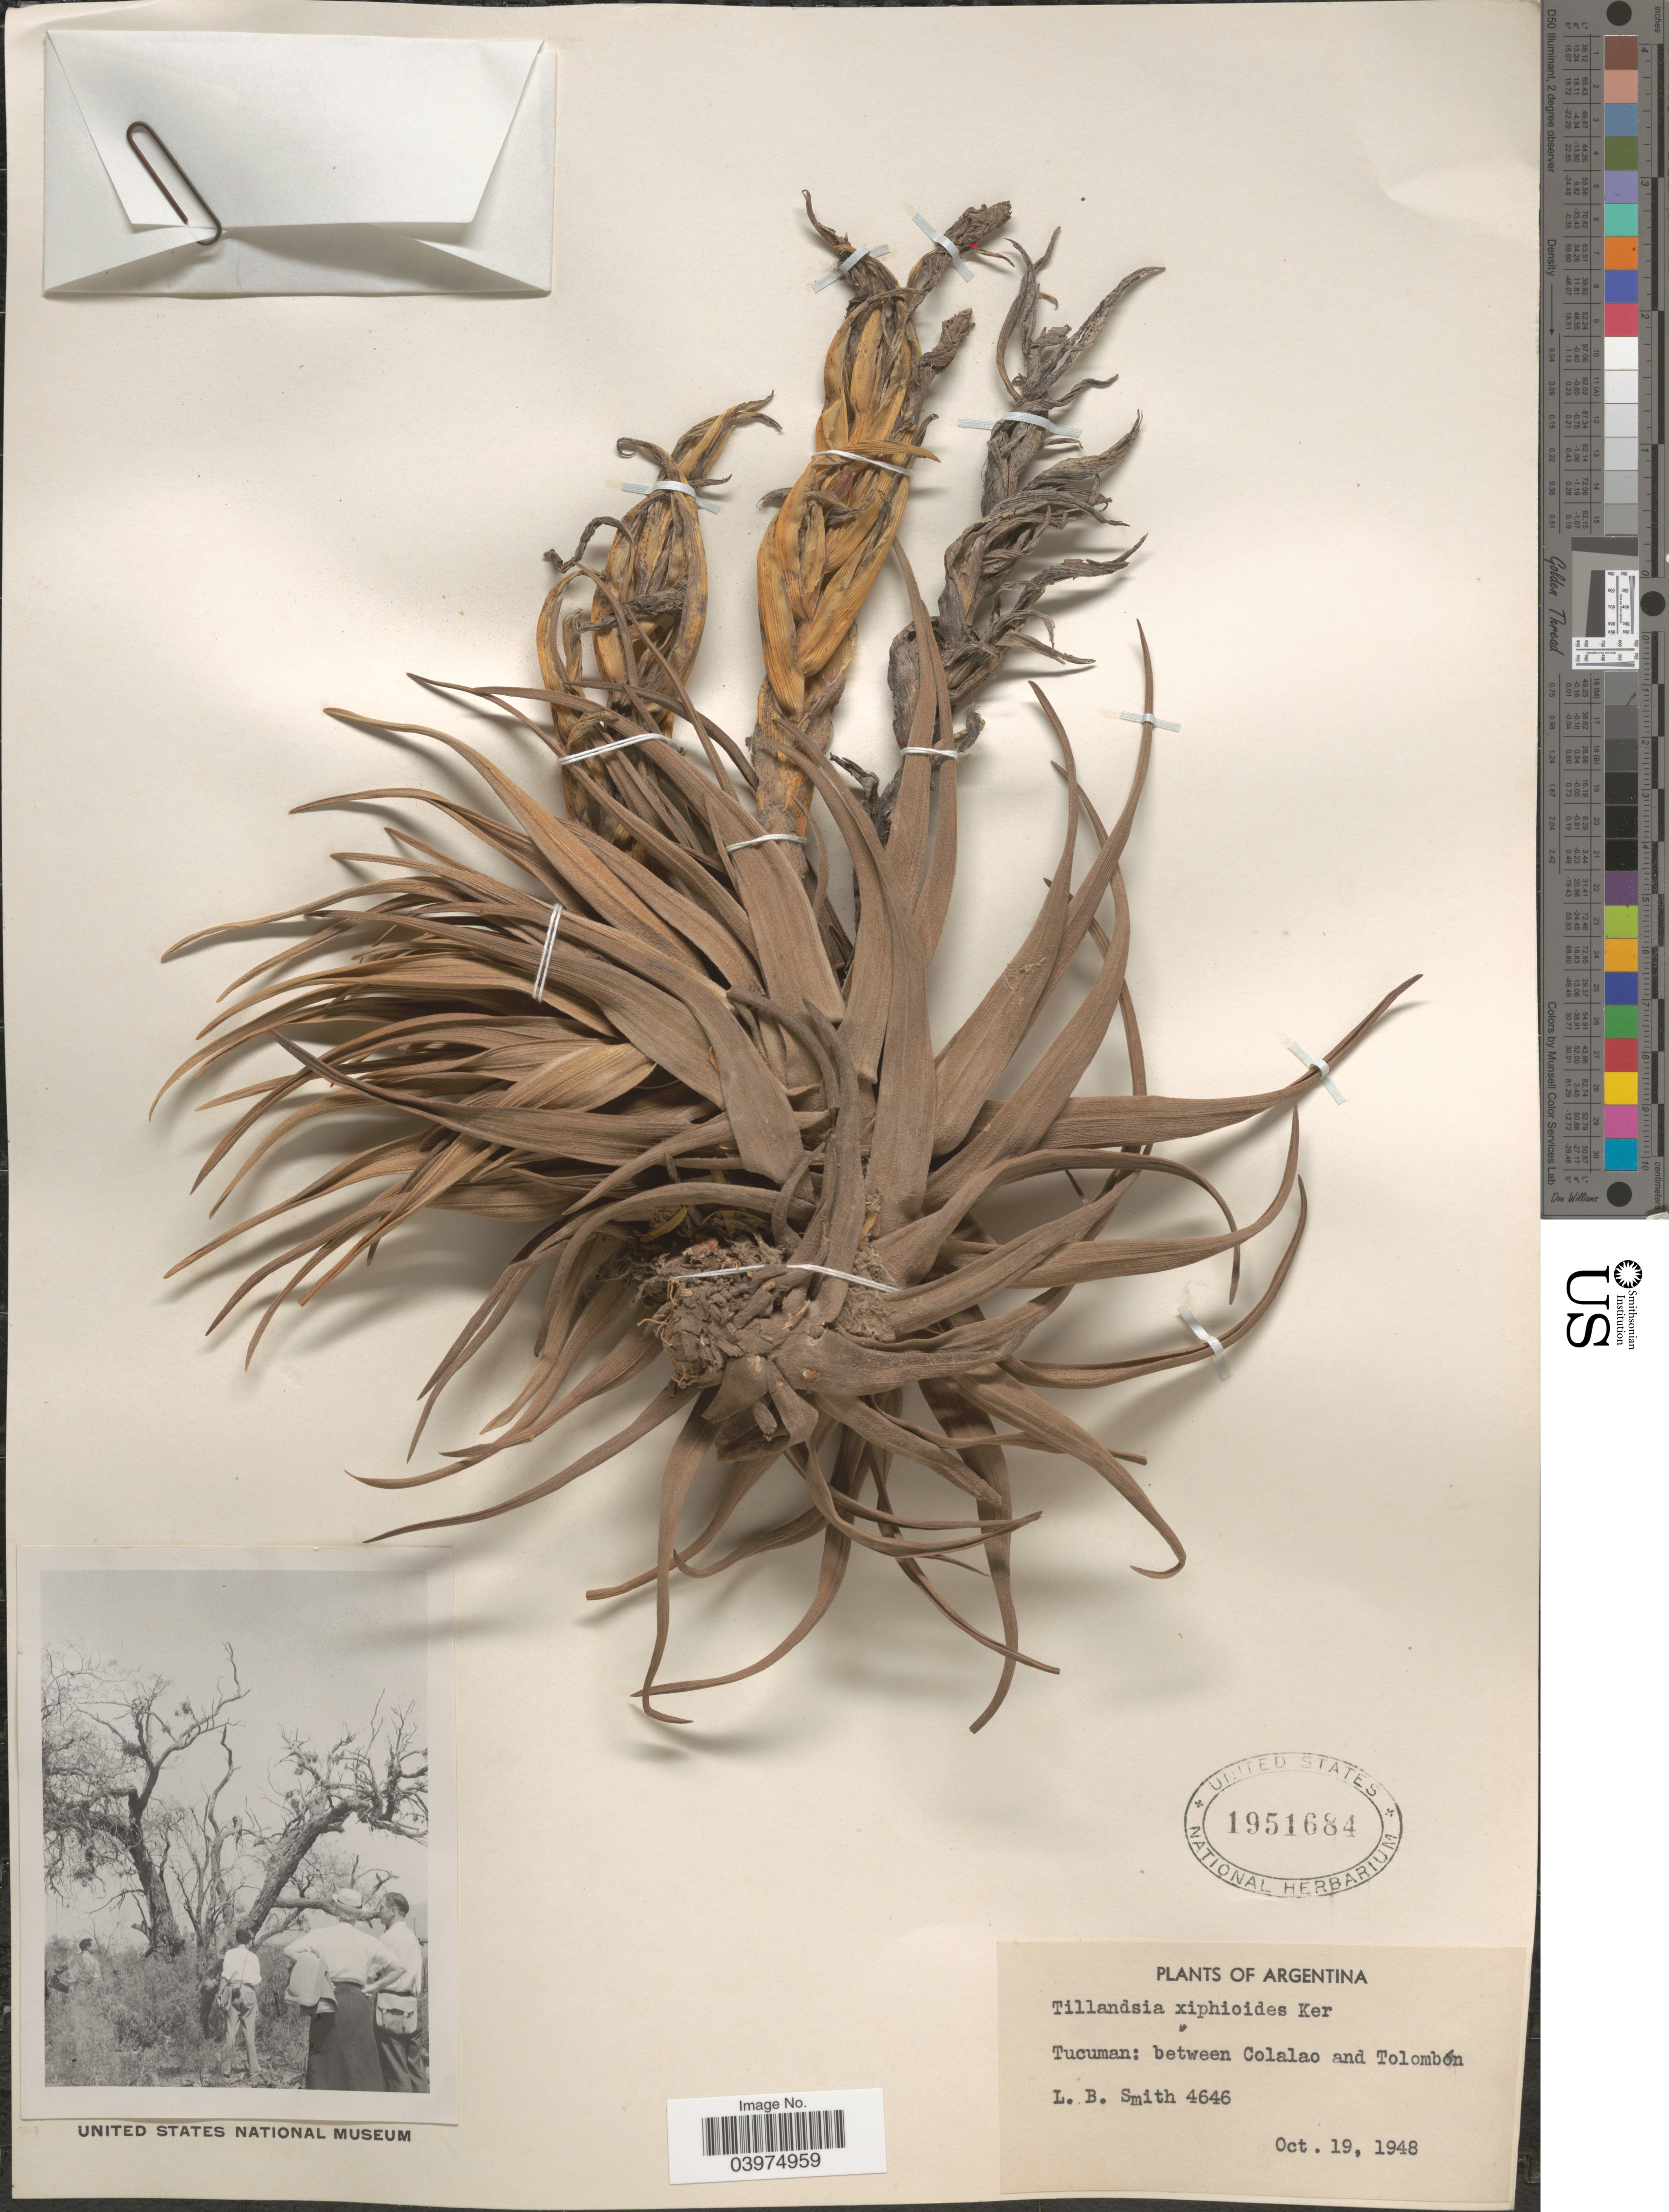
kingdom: Plantae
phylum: Tracheophyta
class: Liliopsida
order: Poales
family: Bromeliaceae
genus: Tillandsia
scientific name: Tillandsia xiphioides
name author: Ker Gawl.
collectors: L. Smith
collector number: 4646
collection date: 1948-10-19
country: Argentina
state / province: Tucuman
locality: Between Colalao and Tolombón.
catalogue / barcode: US 1951684